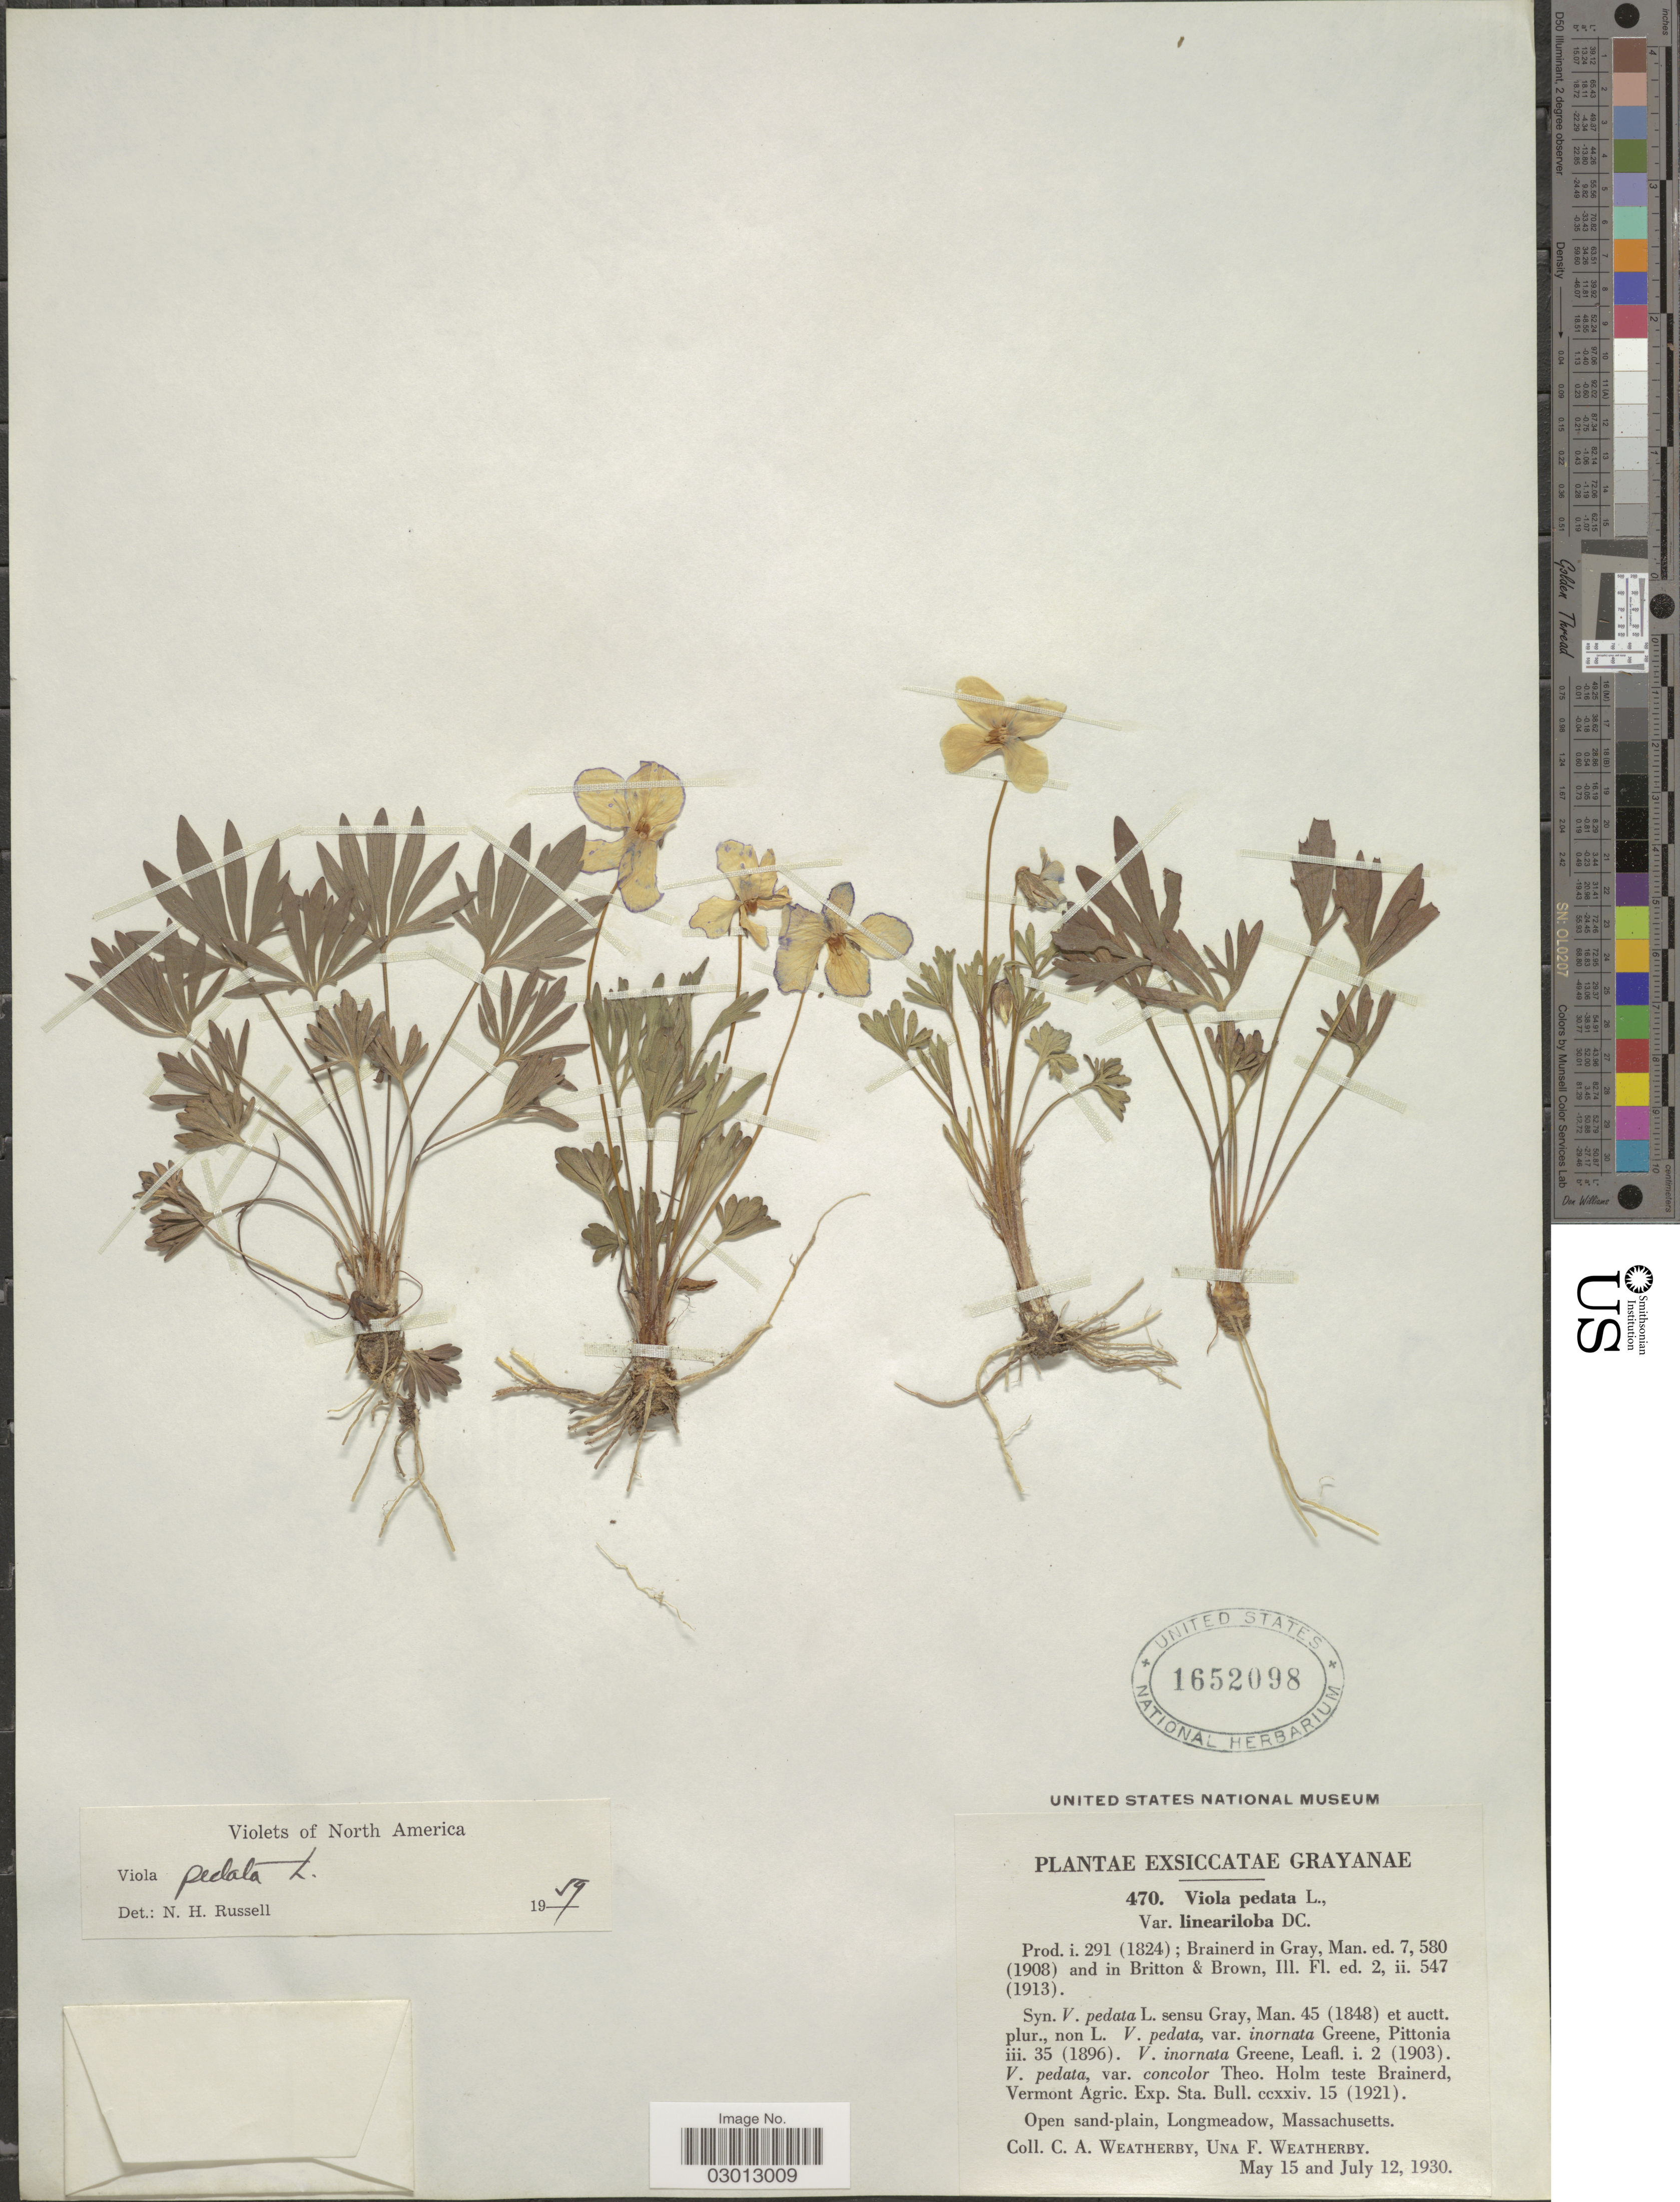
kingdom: Plantae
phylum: Tracheophyta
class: Magnoliopsida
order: Malpighiales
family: Violaceae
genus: Viola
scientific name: Viola pedata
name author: L.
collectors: C. A. Weatherby & U. L. Weatherby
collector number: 470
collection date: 1930-05-15/1930-07-12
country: United States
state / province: Massachusetts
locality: Open sand-plain, Longmeadow.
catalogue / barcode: US 1652098